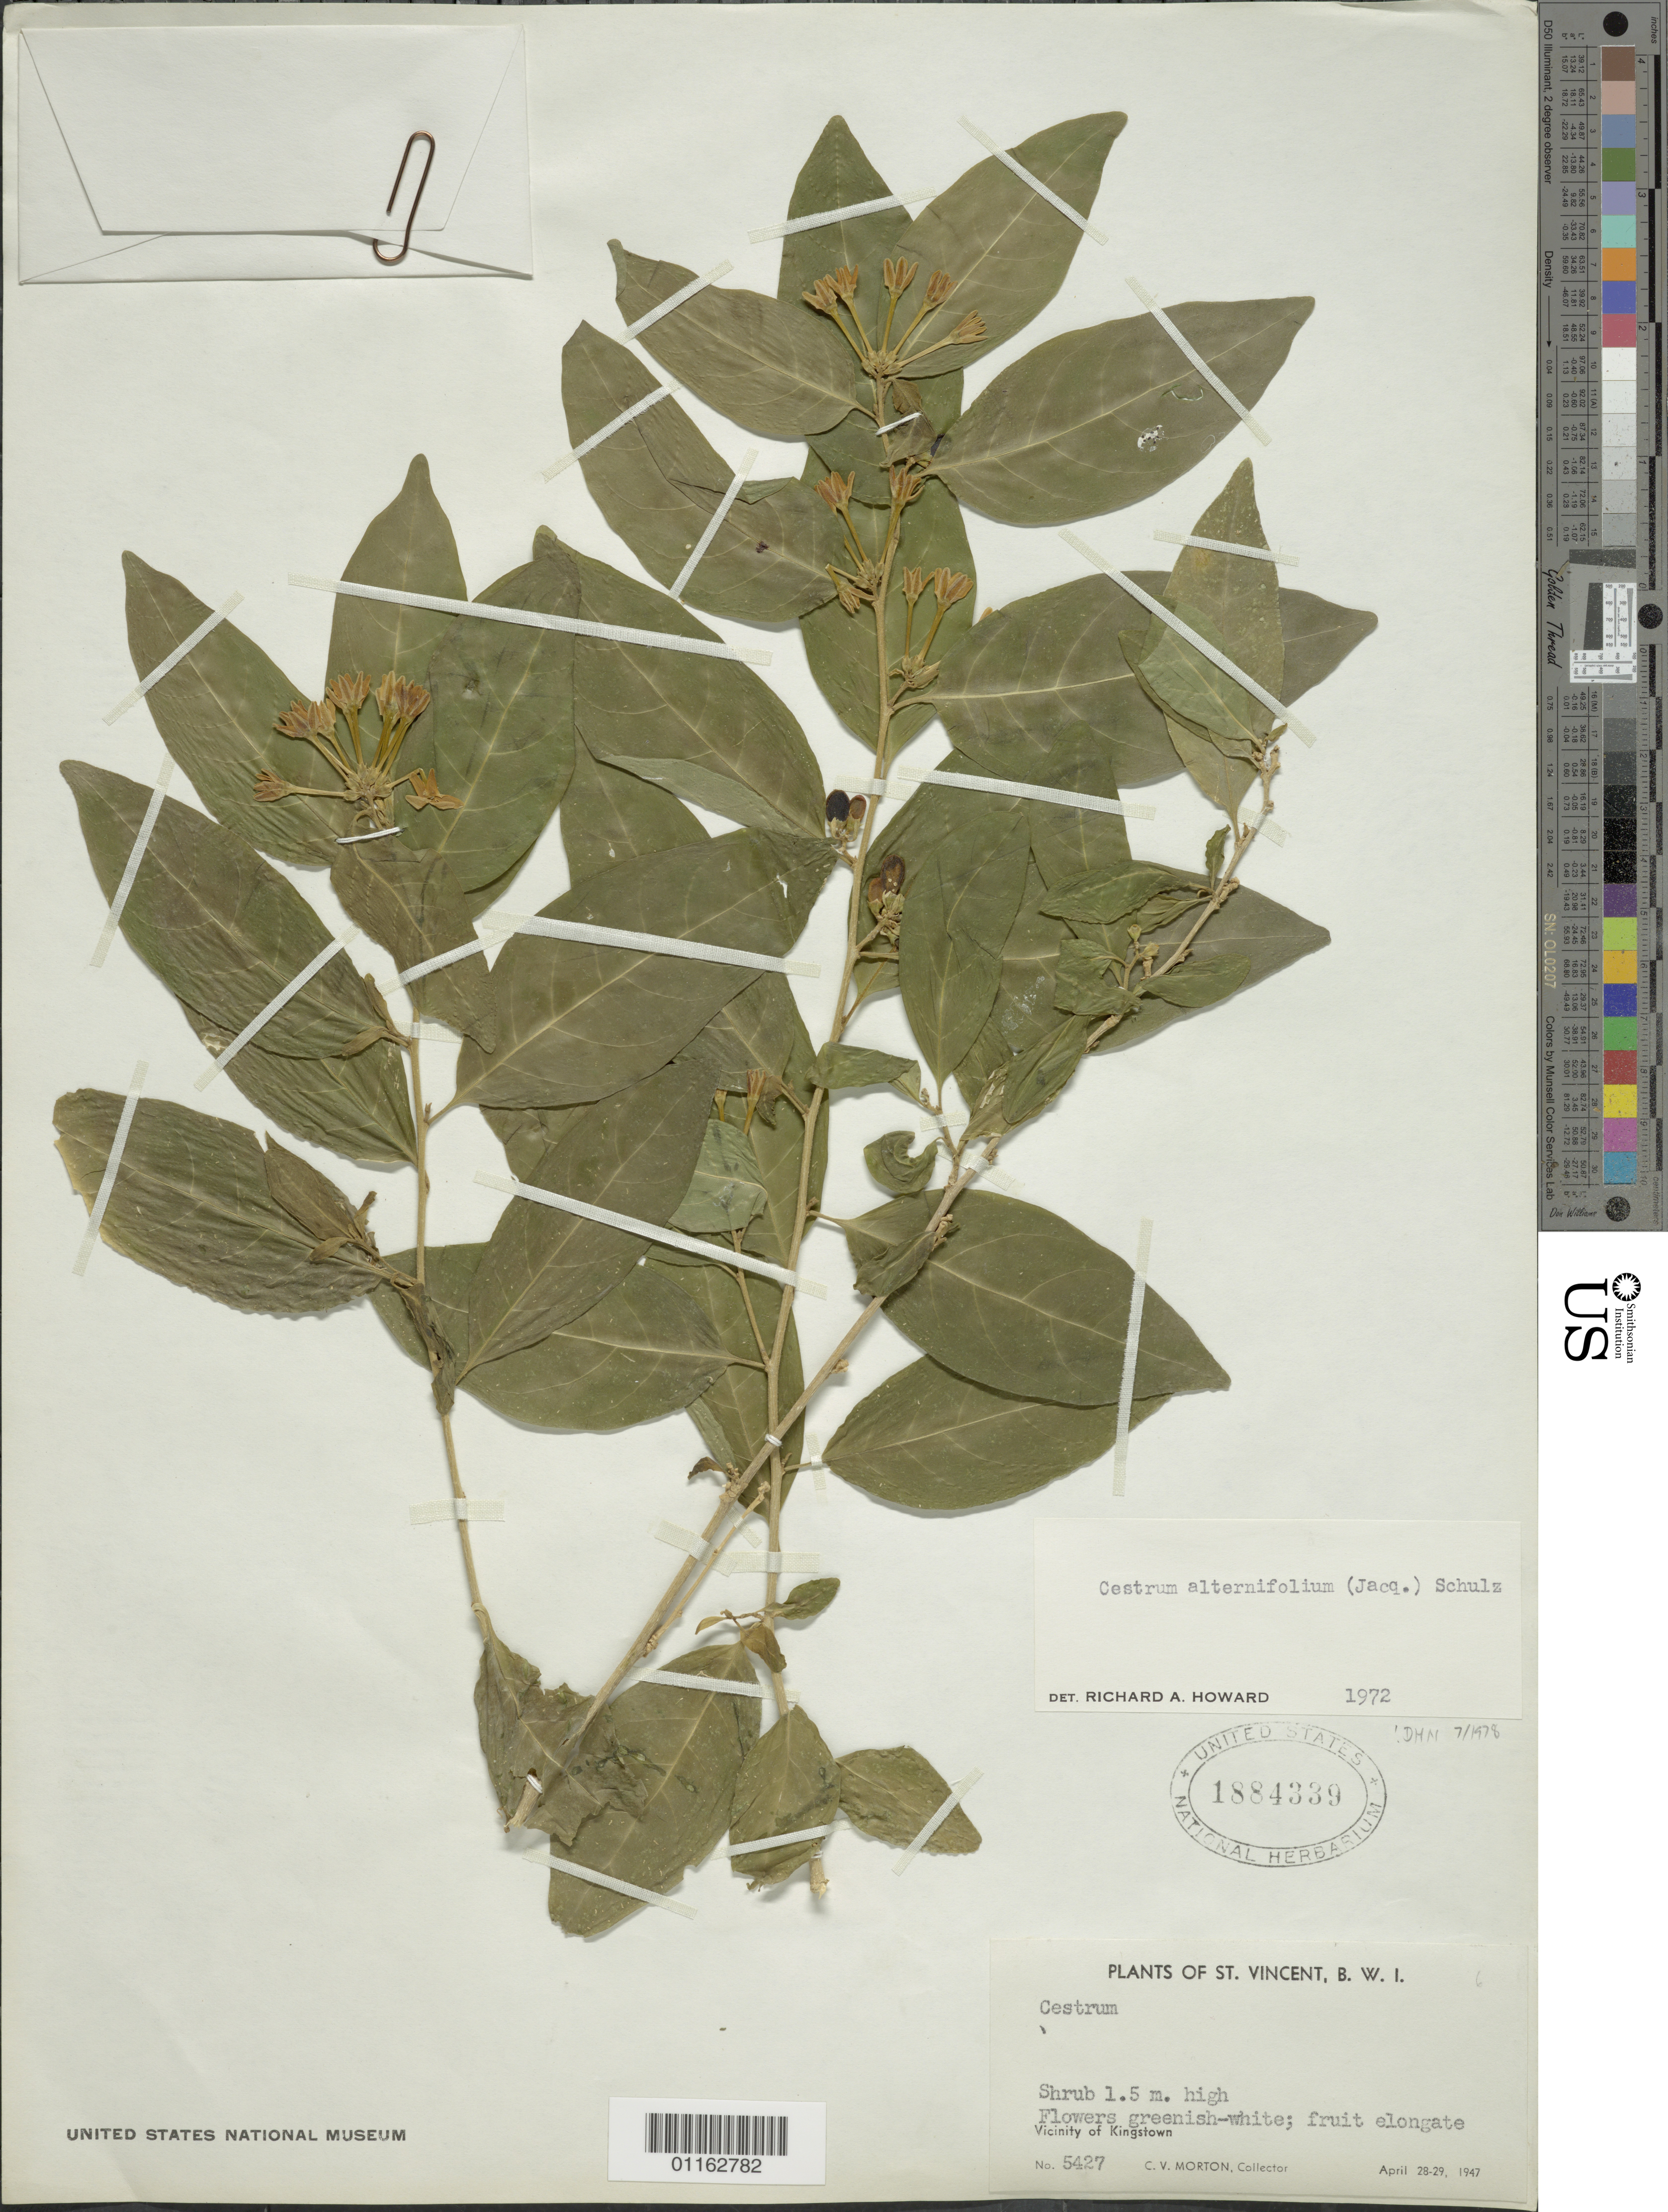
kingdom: Plantae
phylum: Tracheophyta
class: Magnoliopsida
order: Solanales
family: Solanaceae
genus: Cestrum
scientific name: Cestrum alternifolium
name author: (Jacq.) O.E. Schulz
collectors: C. V. Morton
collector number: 5427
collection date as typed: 28 Apr 1947 to 29 Apr 1947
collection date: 1947-04-28/1947-04-29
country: St. Vincent - Grenadines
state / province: Saint George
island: St. Vincent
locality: Vicinity of Kingstown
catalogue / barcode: US 1884339